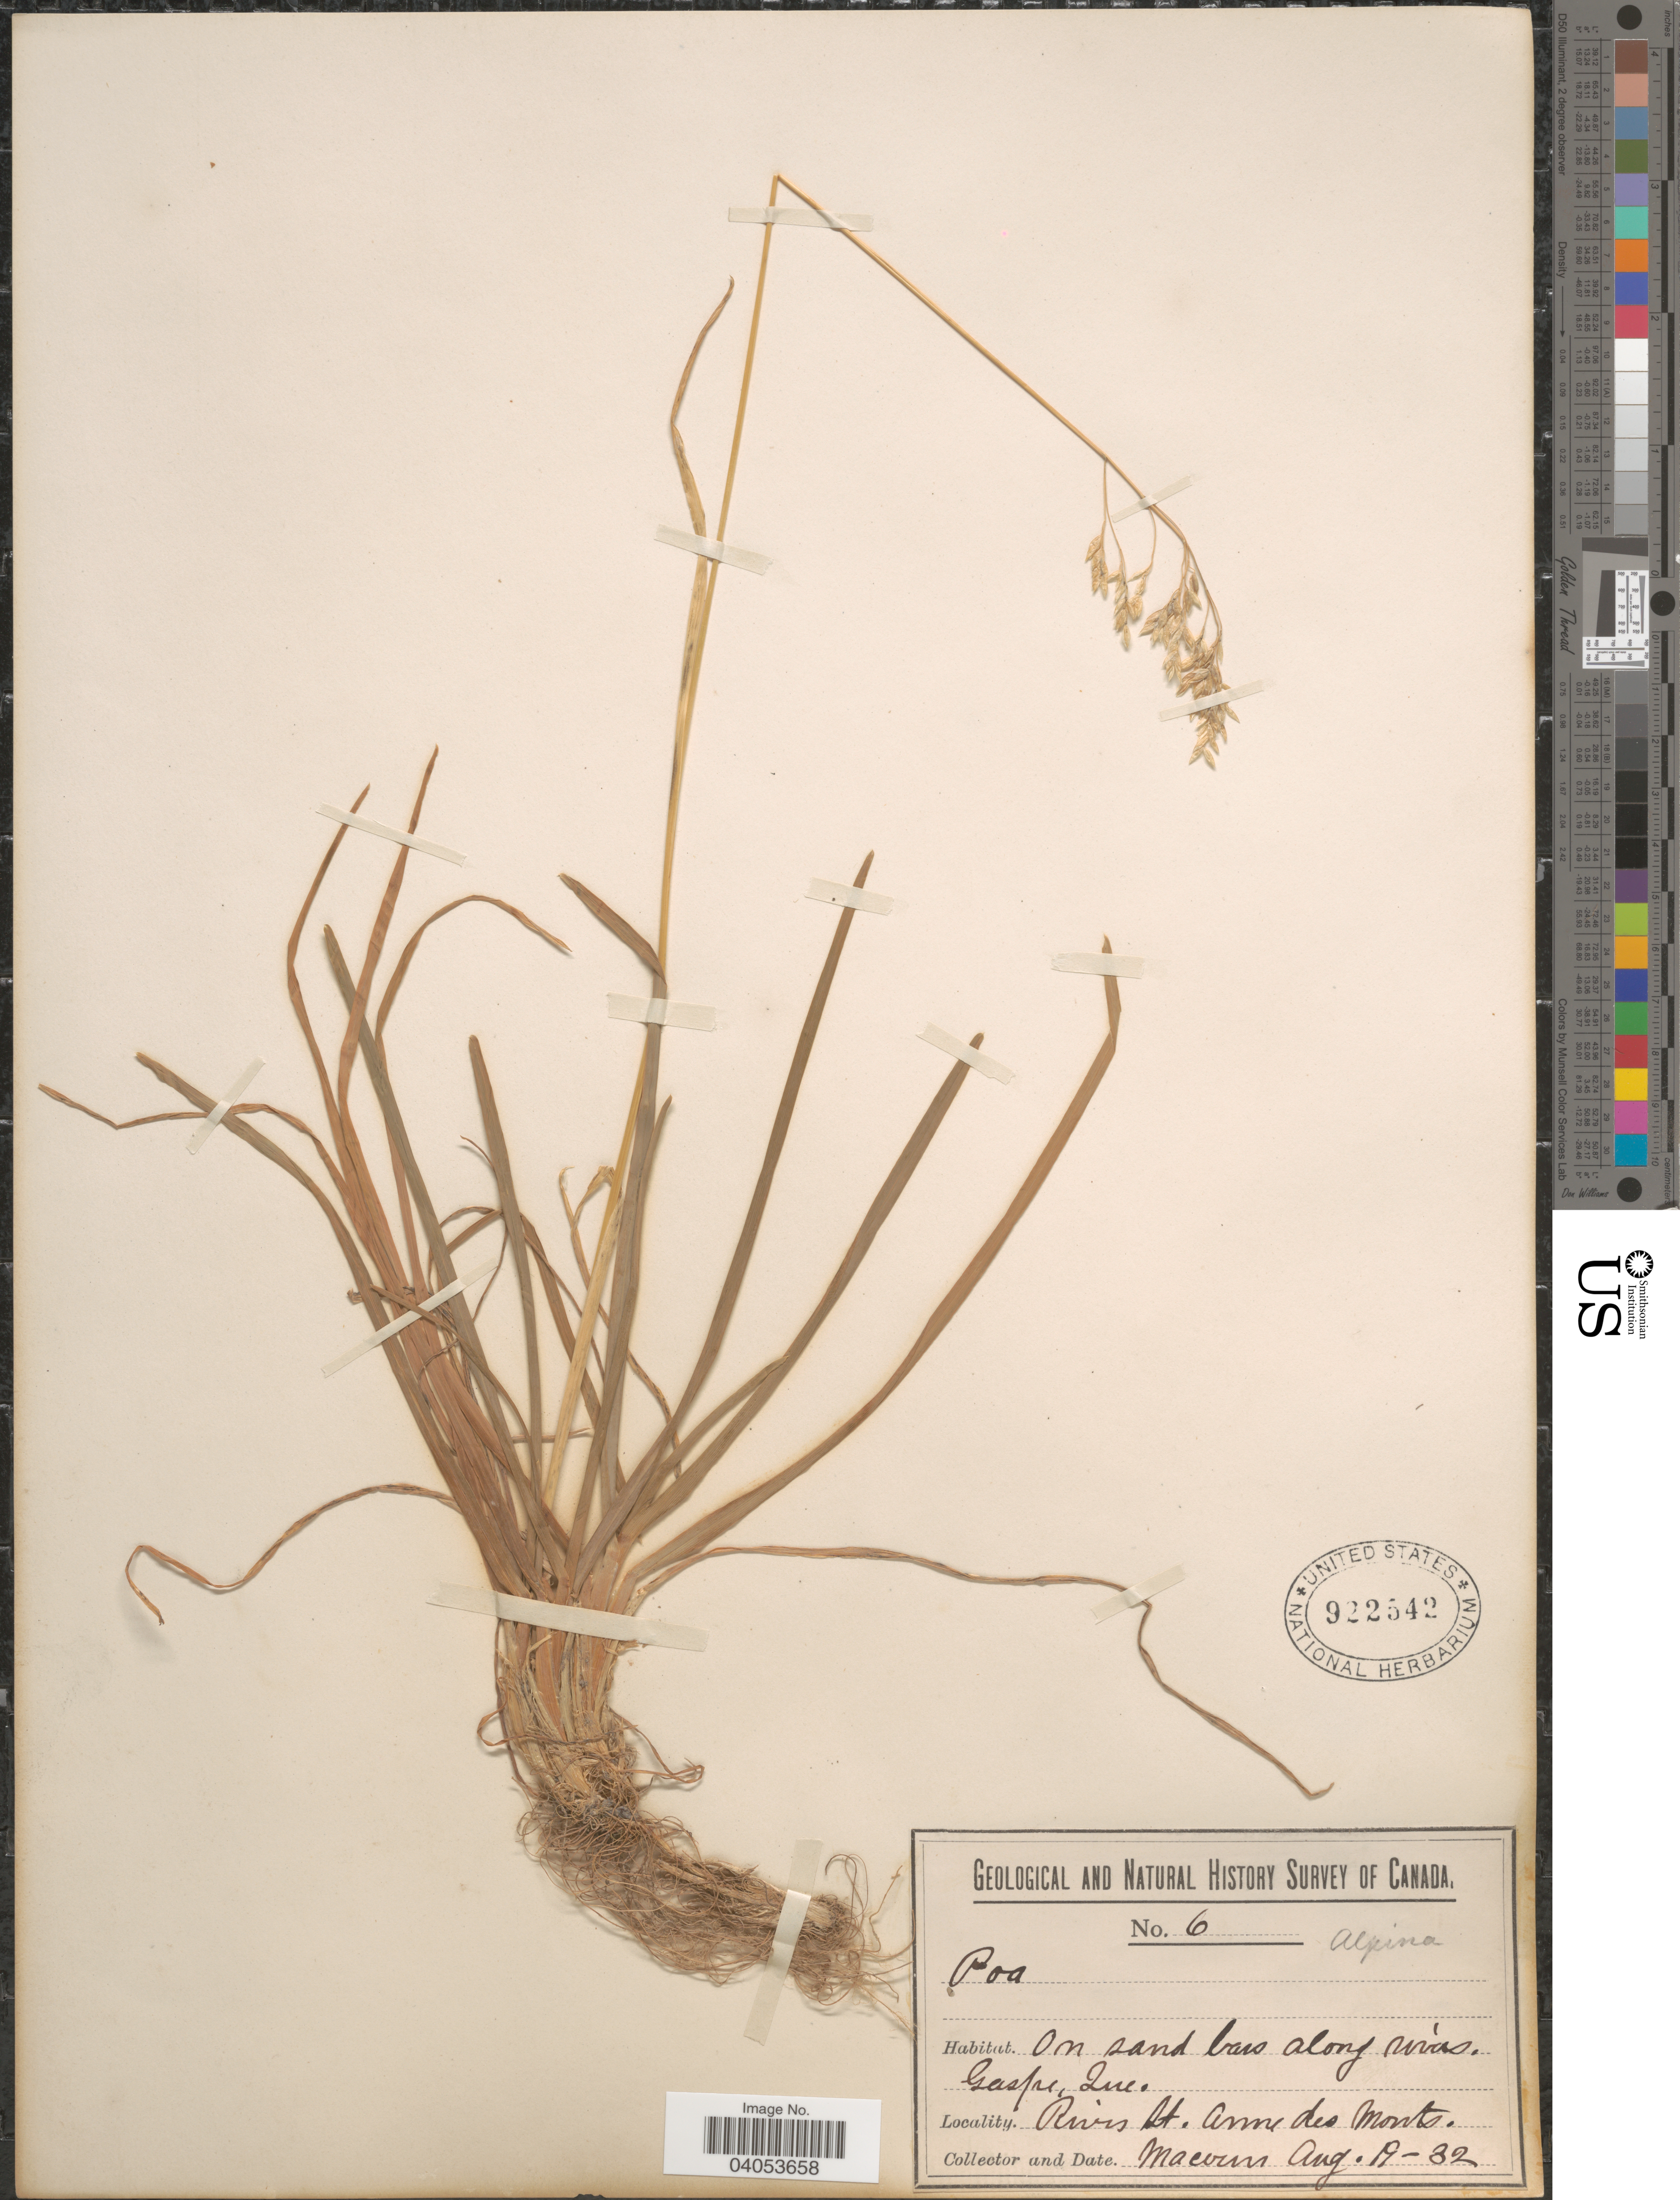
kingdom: Plantae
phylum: Tracheophyta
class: Liliopsida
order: Poales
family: Poaceae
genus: Poa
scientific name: Poa alpina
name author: L.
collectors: -- Macoun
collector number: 6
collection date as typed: Transcribed d/m/y: 19/8/32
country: Canada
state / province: Quebec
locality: On sand bars along rivers. Gaspe. River St. Anne des Monts.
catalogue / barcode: US 922542